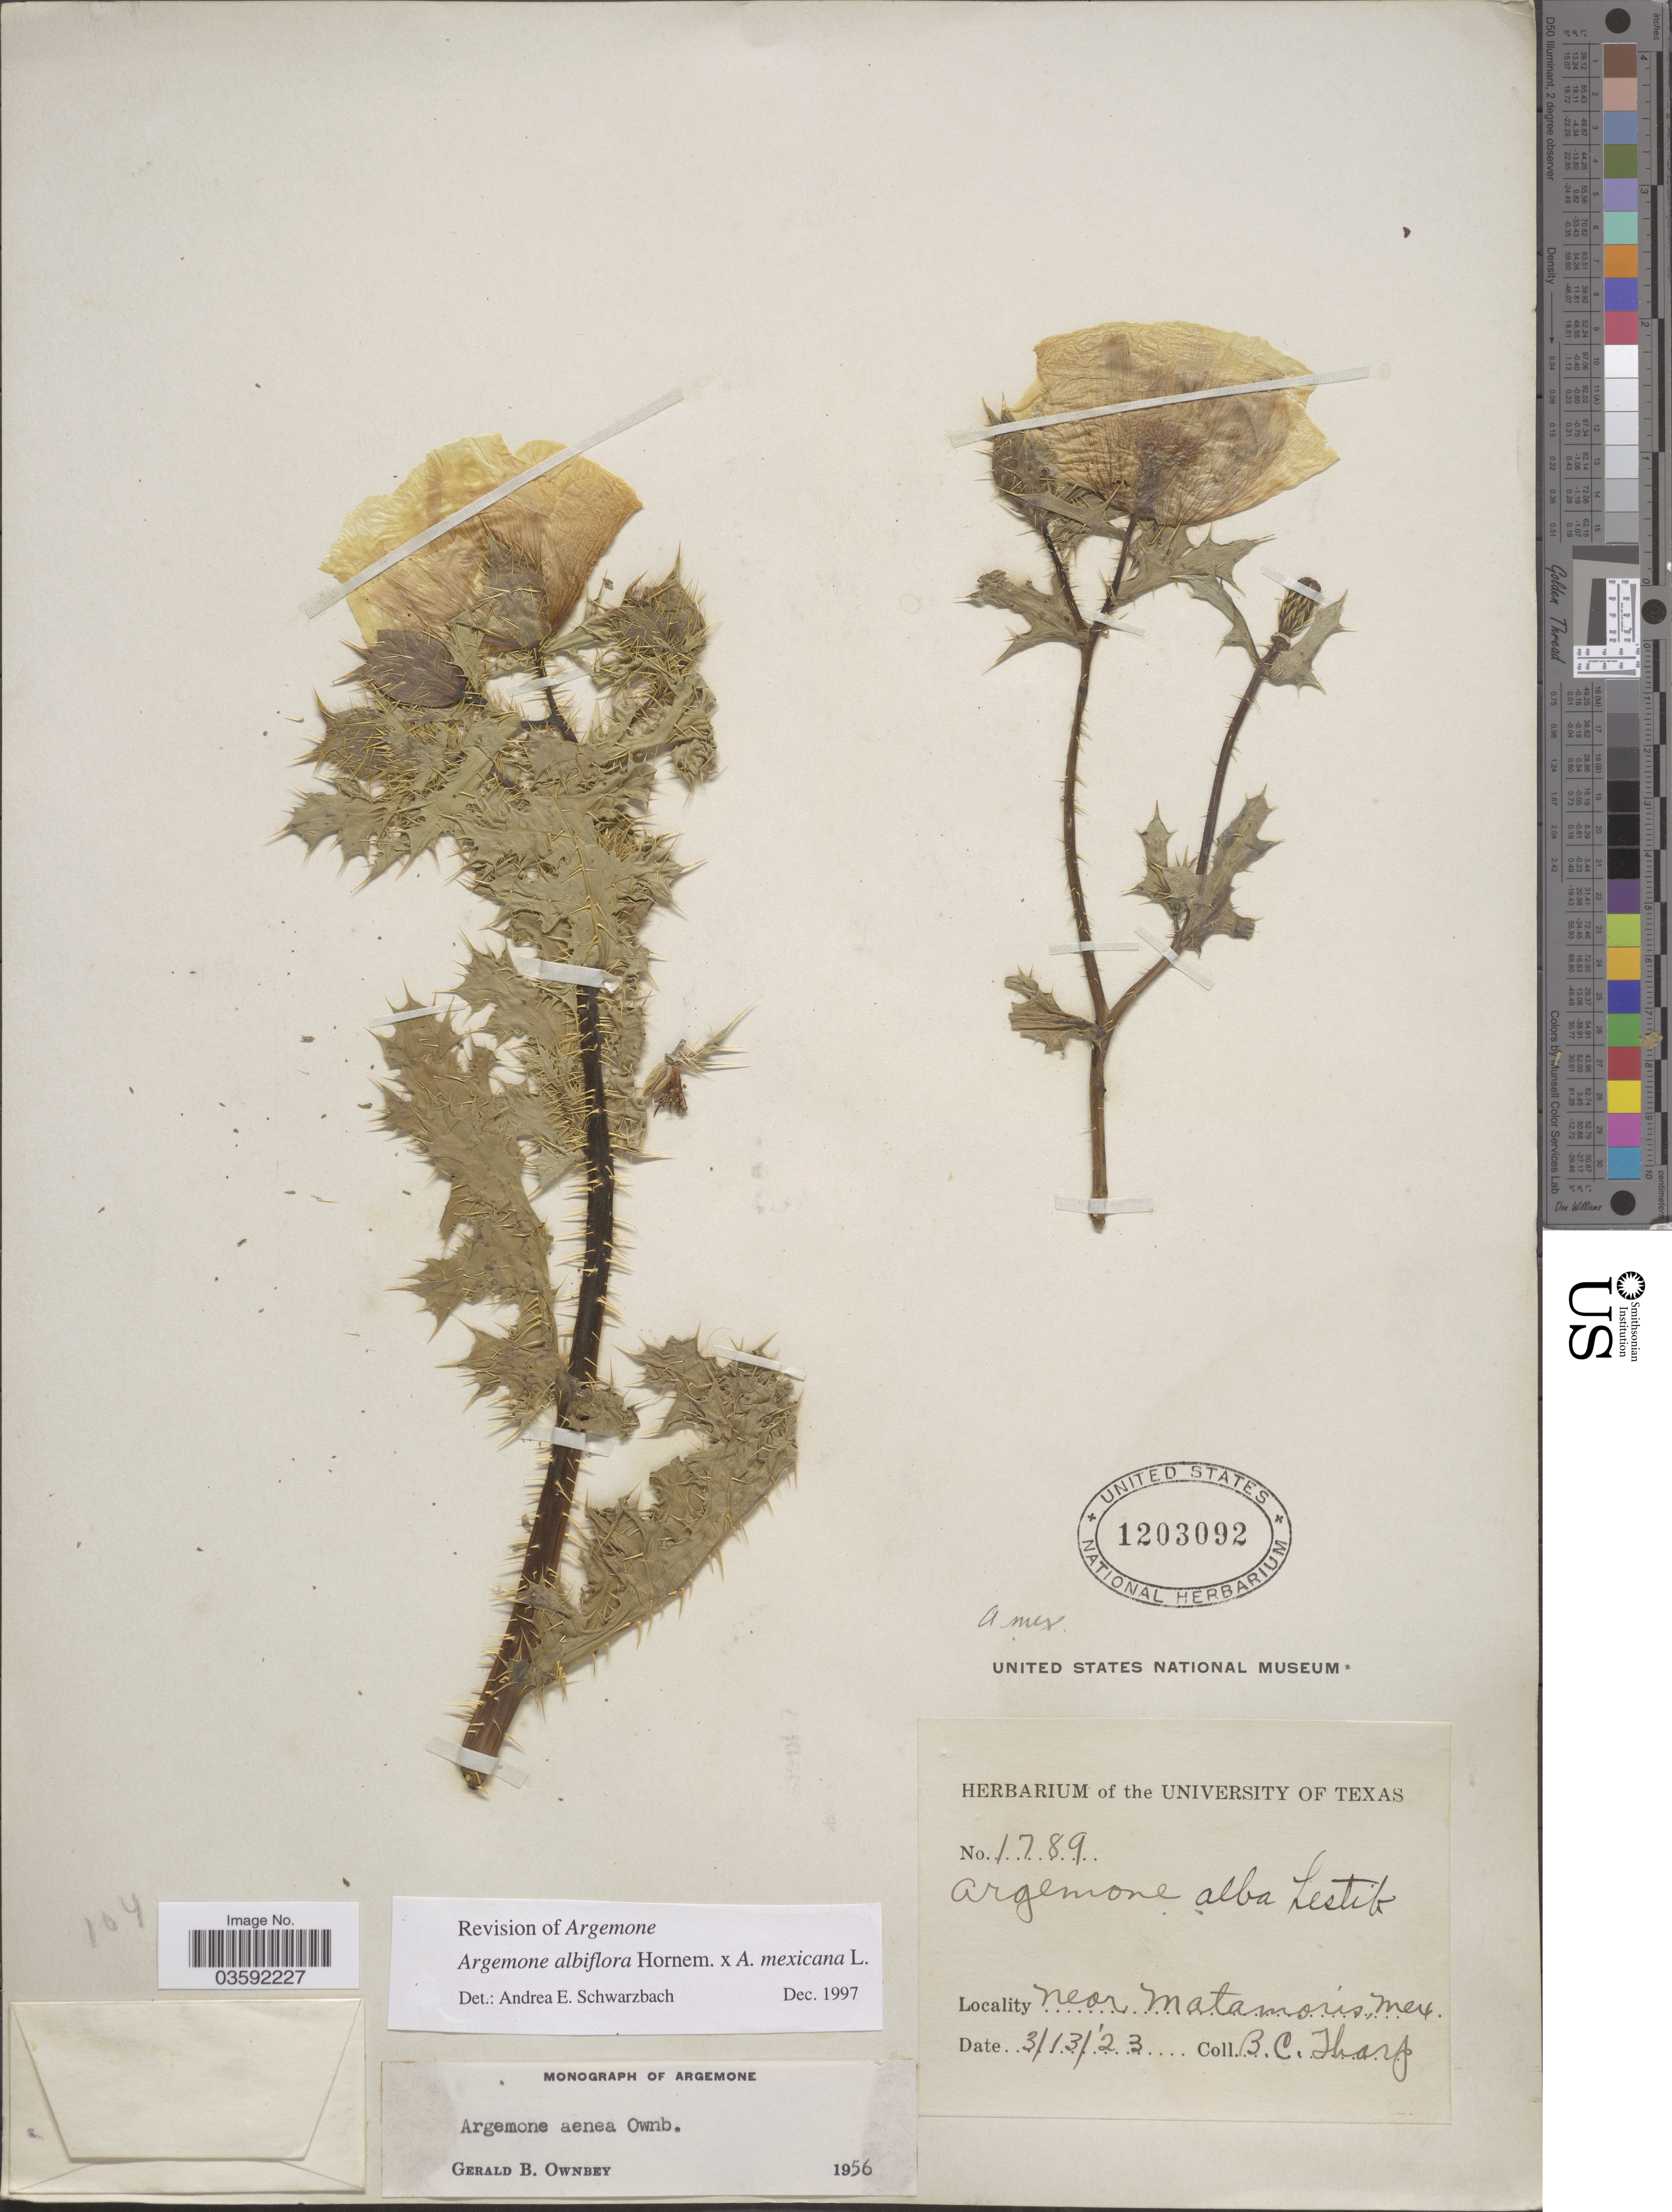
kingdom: Plantae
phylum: Tracheophyta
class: Magnoliopsida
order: Ranunculales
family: Papaveraceae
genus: Argemone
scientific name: Argemone albiflora Hornem. × A. mexicana L.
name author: Hornem.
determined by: Schwarzbach, A. E.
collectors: B. C. Tharp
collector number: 1789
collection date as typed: Transcribed d/m/y: 13/3/23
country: Mexico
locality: Near Matamoris.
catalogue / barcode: US 1203092